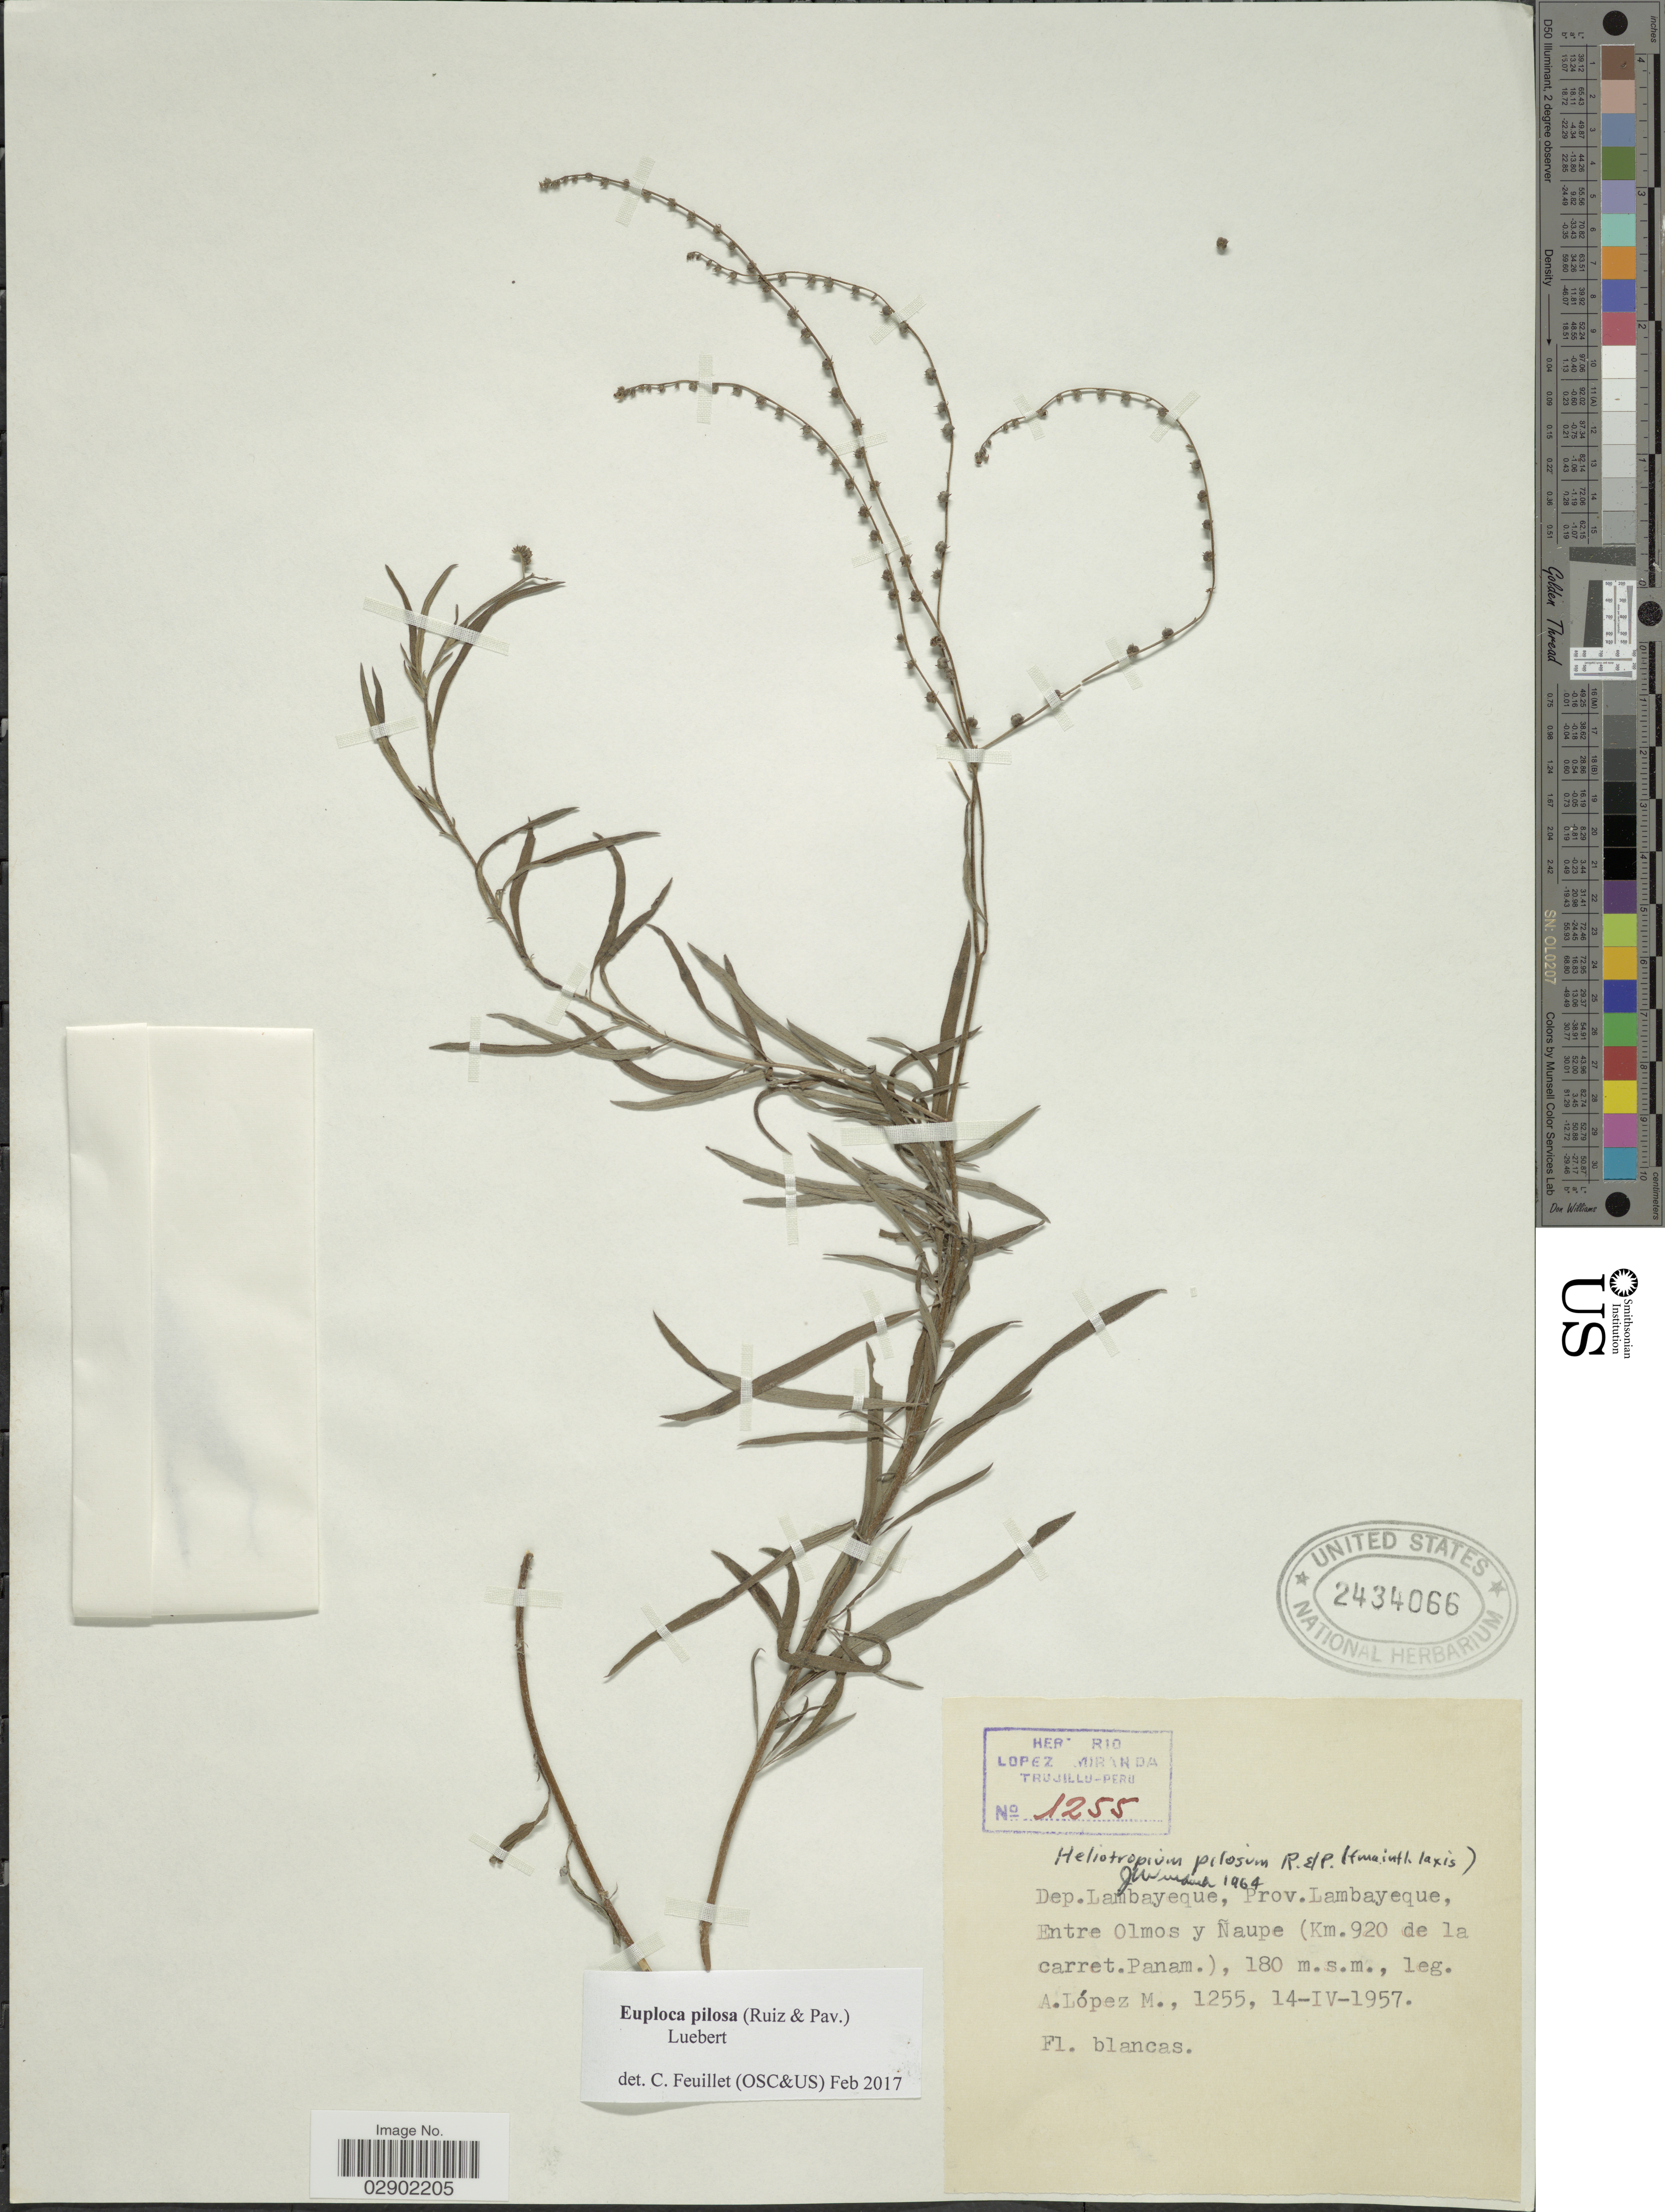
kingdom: Plantae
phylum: Tracheophyta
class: Magnoliopsida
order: Boraginales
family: Heliotropiaceae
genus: Euploca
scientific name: Euploca pilosa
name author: (Ruiz & Pav.)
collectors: A. López M.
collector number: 1255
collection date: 1957-04-14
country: Peru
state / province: Lambayeque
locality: Dep. Lambayeque, Prov. Lambayeque, Entre Olmos y Ñaupe (Km. 920 de la carret.Panam.).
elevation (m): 180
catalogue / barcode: US 2434066